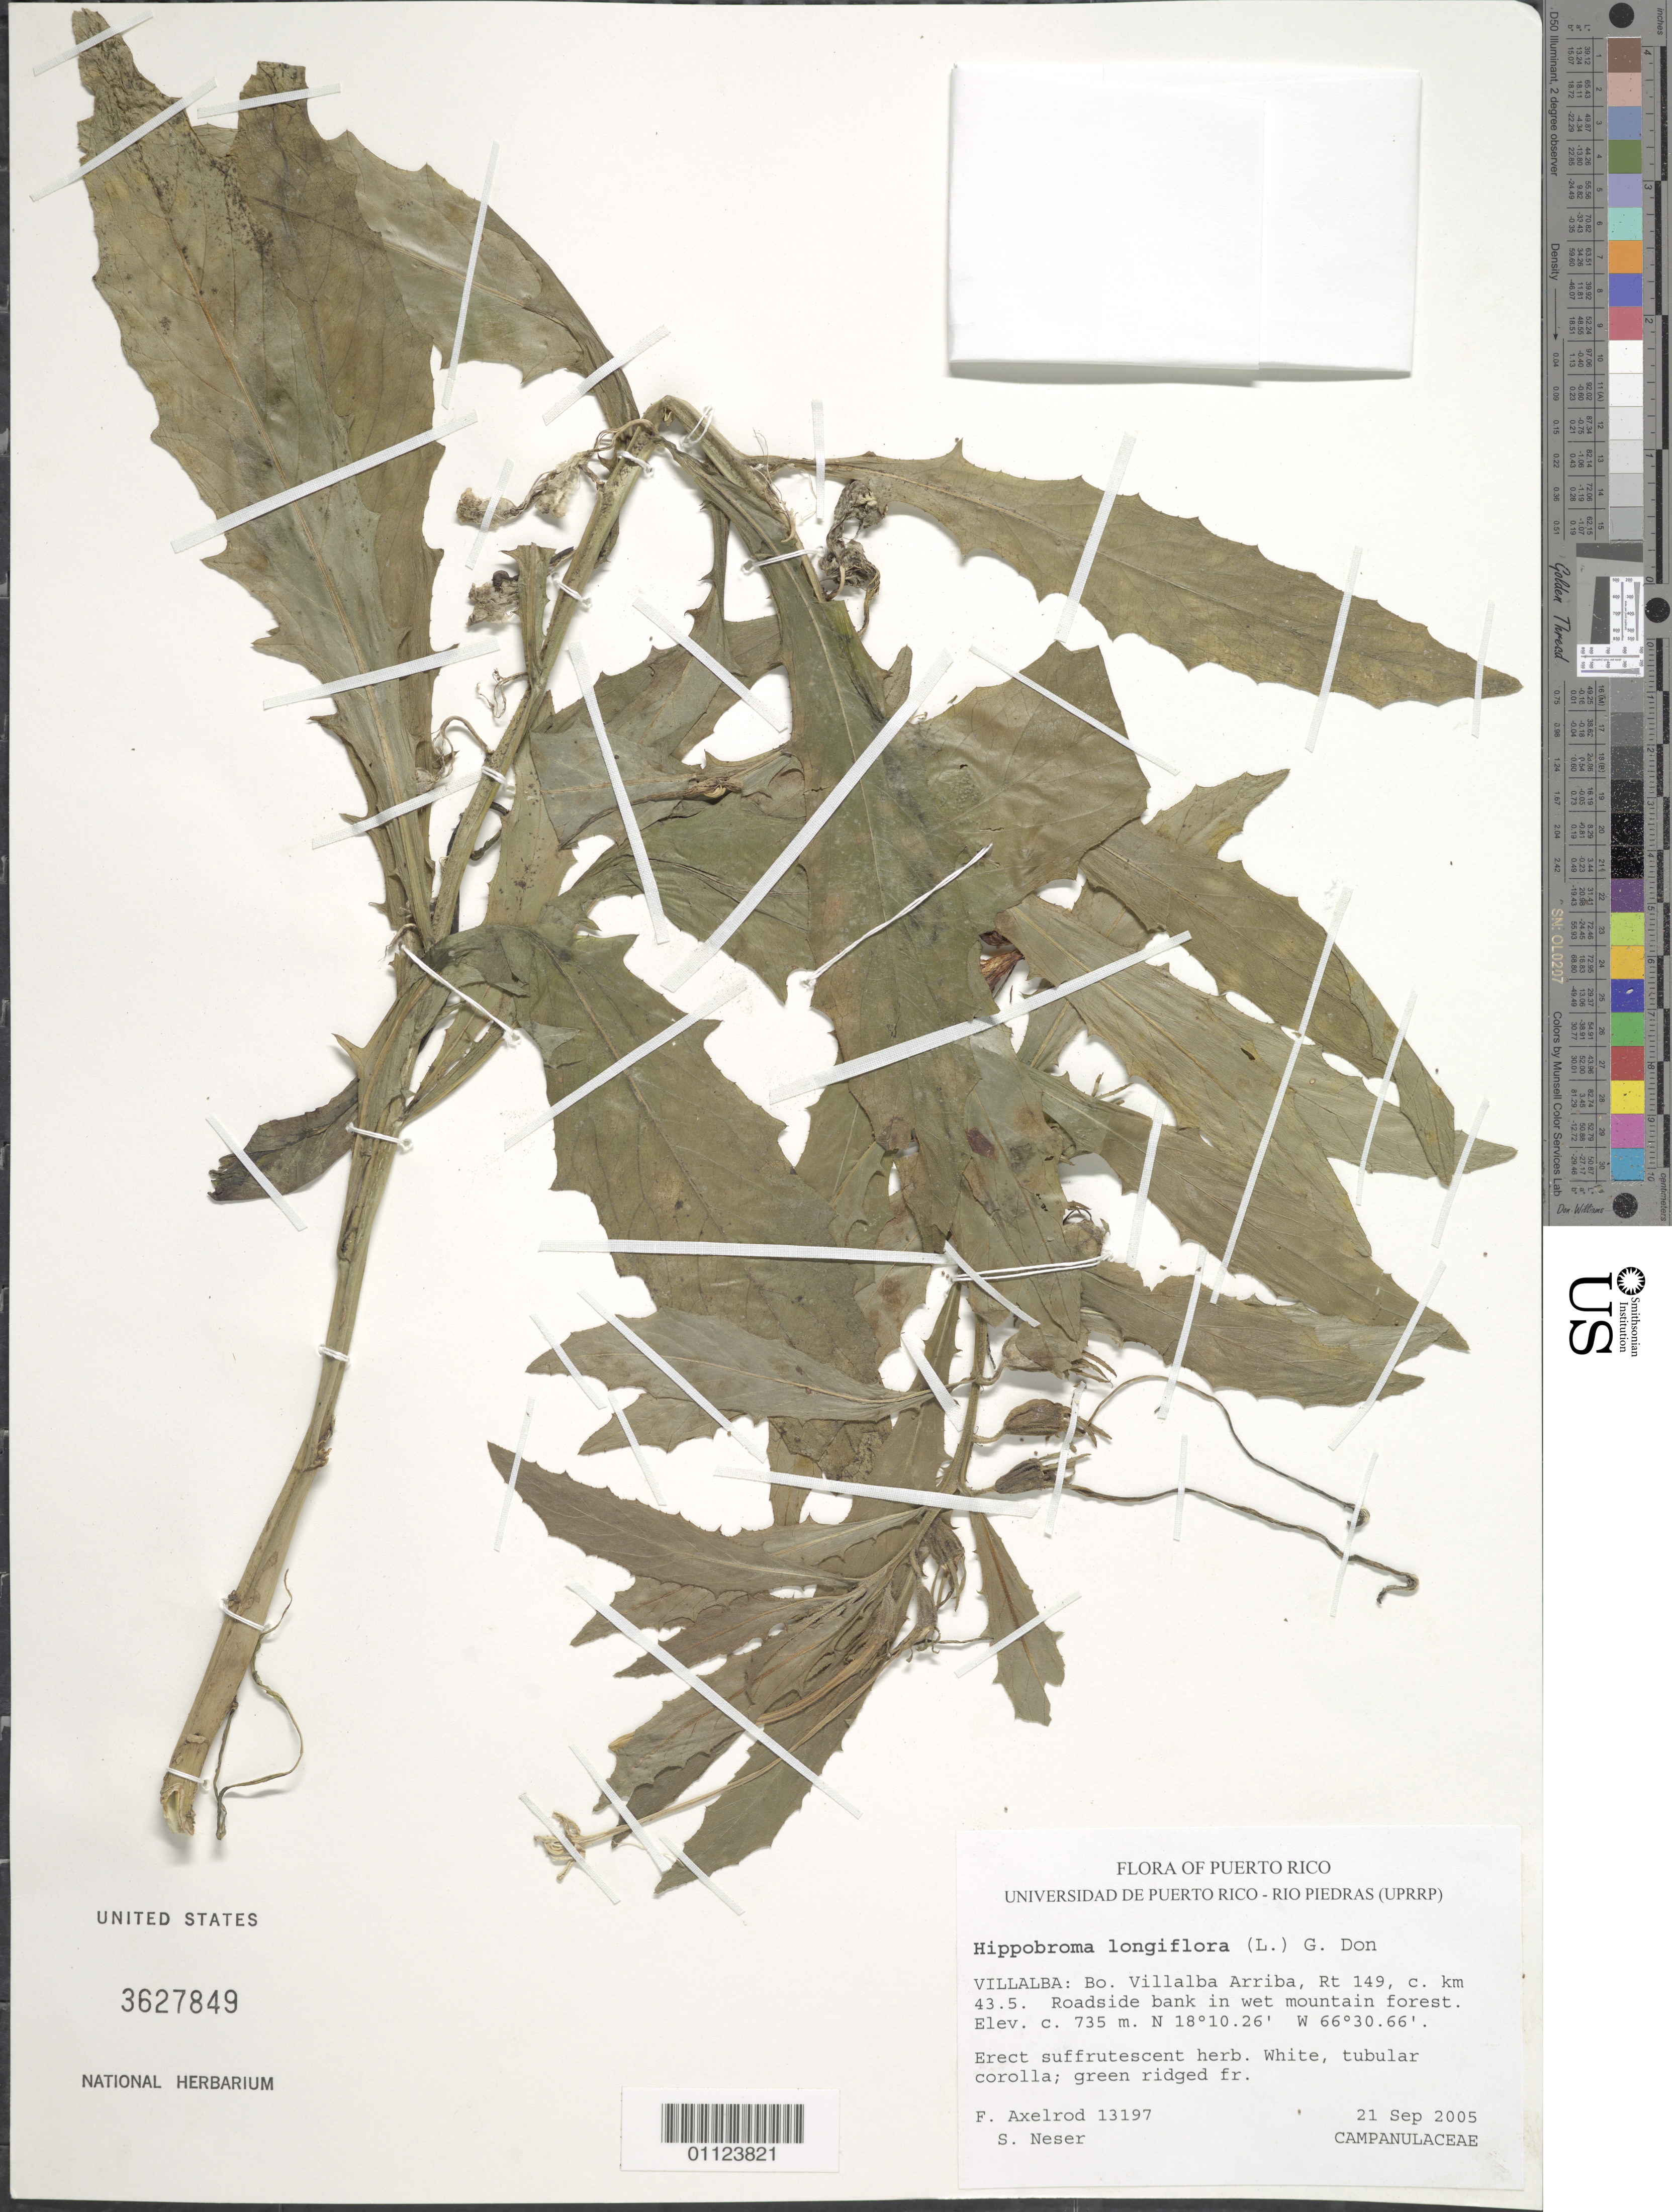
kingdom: Plantae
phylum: Tracheophyta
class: Magnoliopsida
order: Asterales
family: Campanulaceae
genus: Hippobroma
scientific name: Hippobroma longiflora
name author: (L.) G. Don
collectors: F. S. Axelrod & S. Neser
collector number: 13197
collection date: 2005-09-21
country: Puerto Rico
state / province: Villalba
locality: Bo. Villalba, Rt. 149, about km 43.5.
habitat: Roadside bank in wet mountain forest.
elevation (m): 735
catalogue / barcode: US 3627849